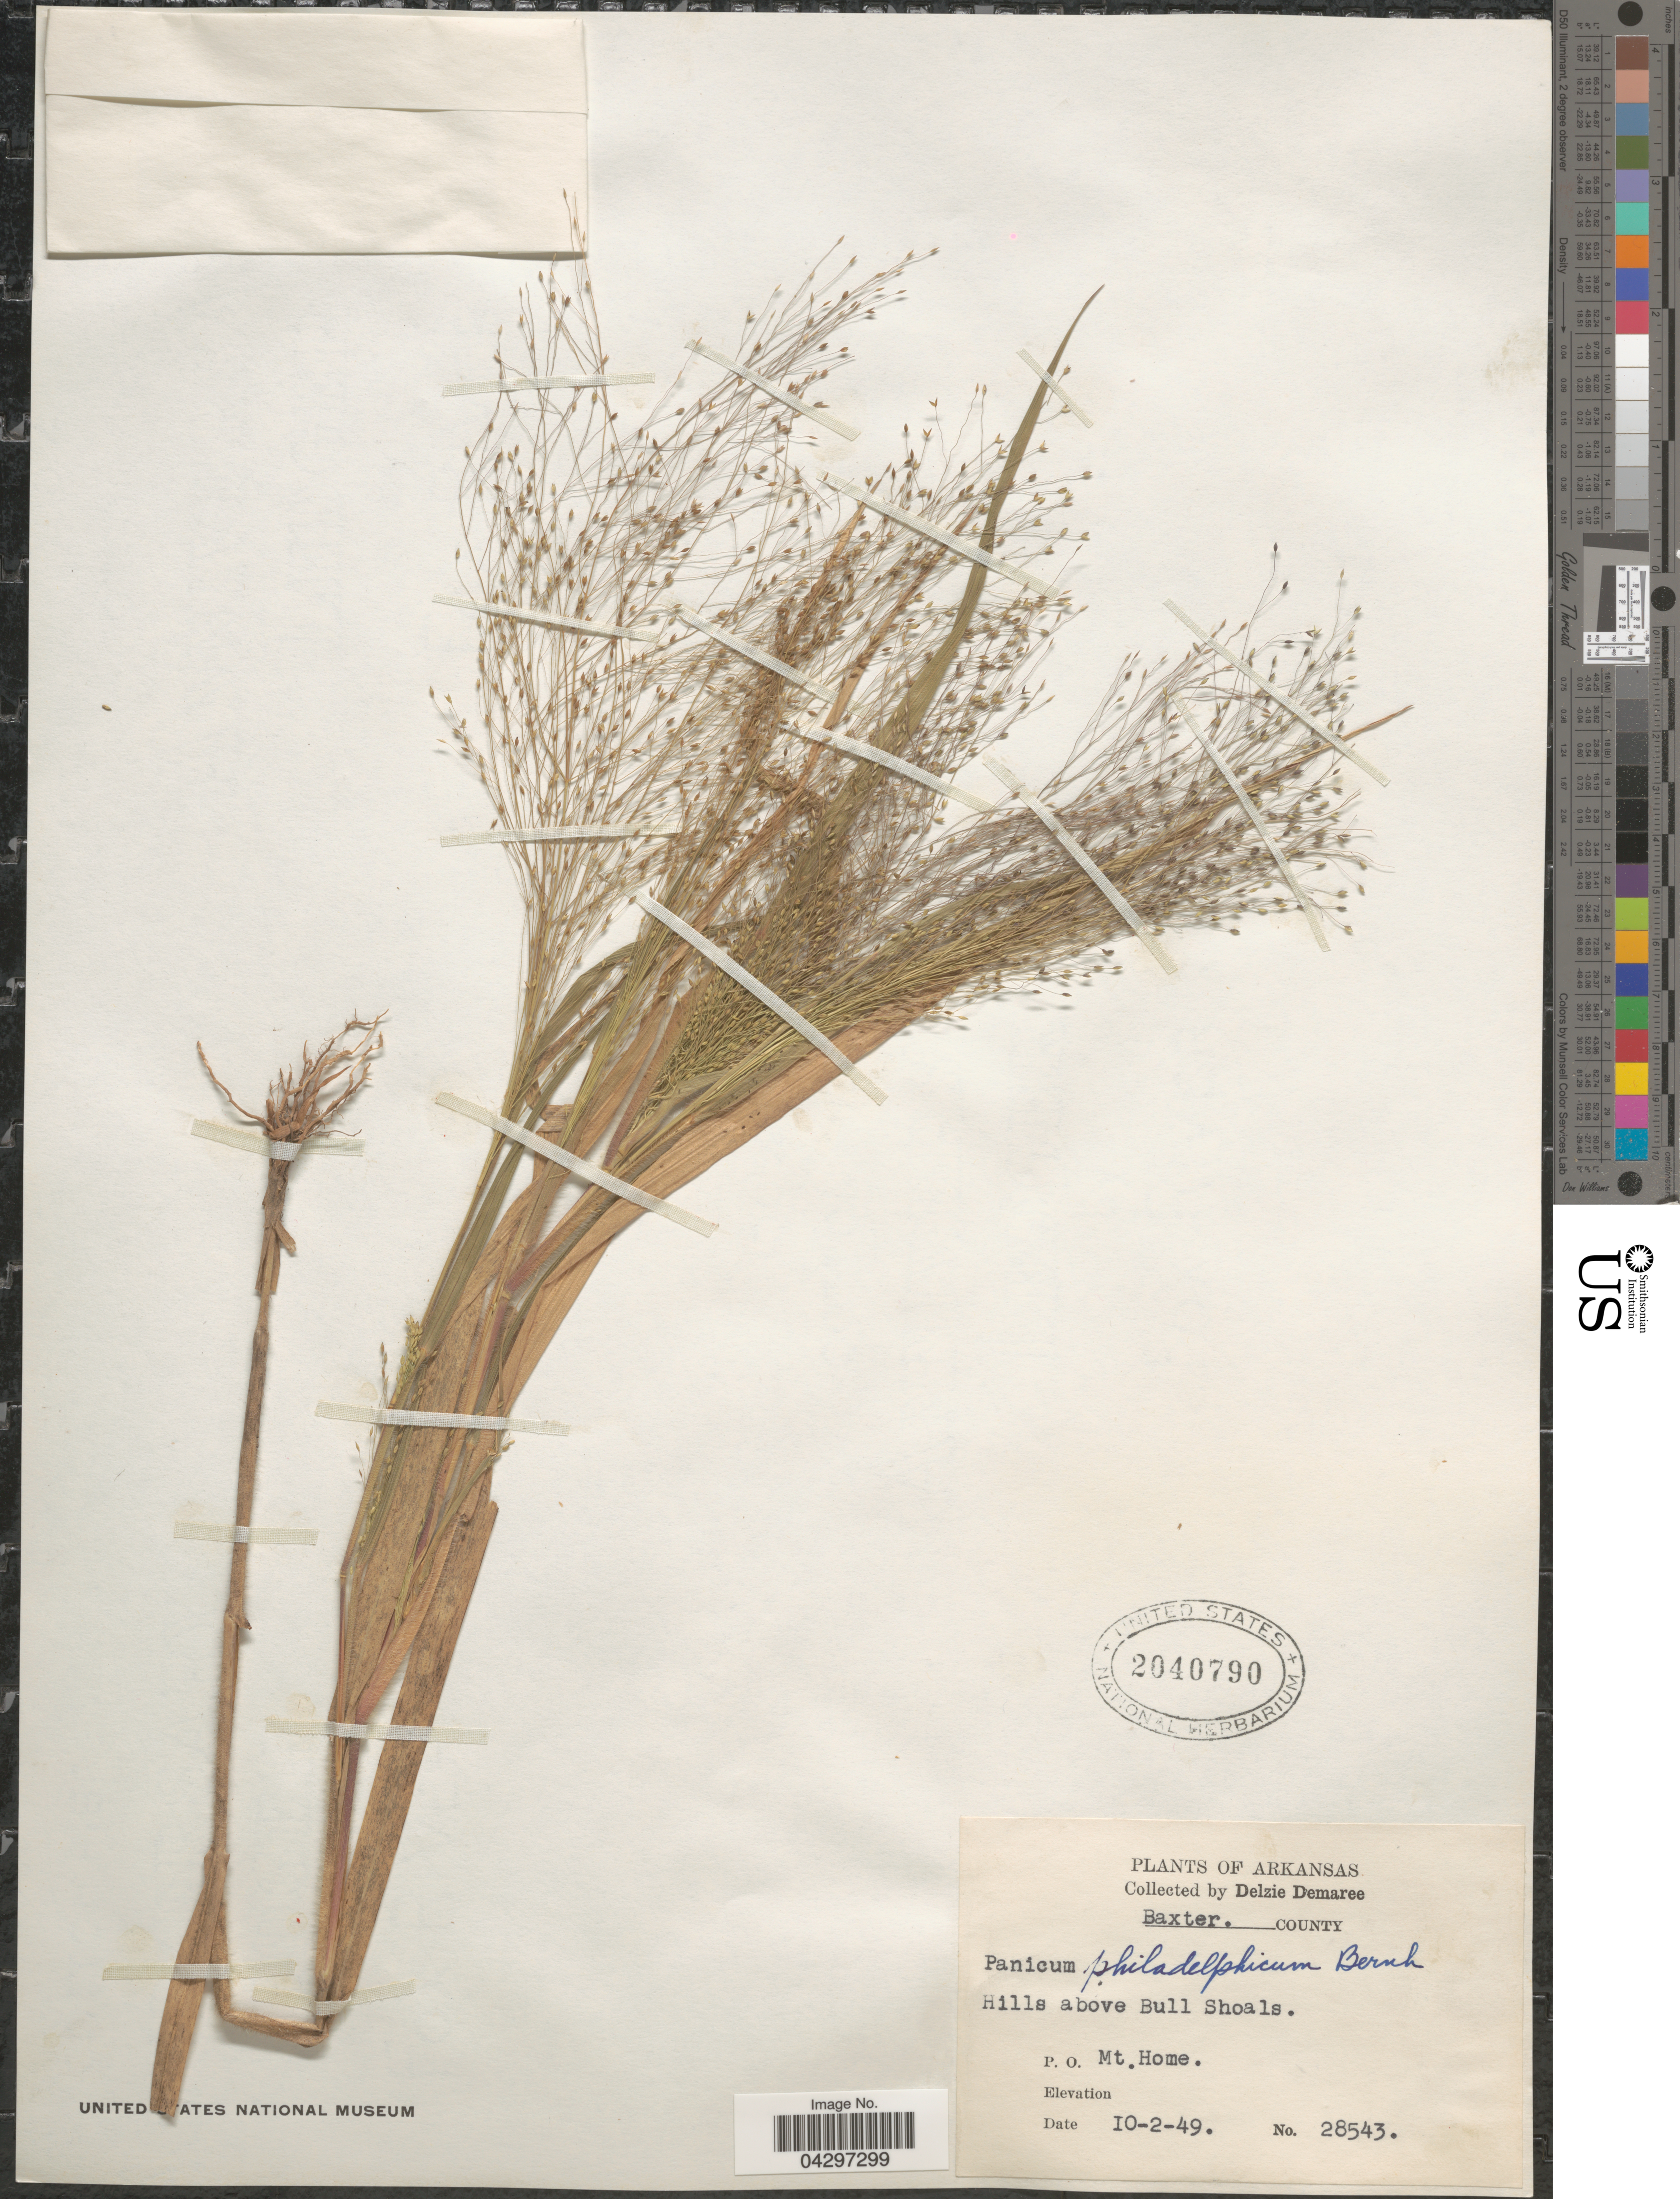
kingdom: Plantae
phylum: Tracheophyta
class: Liliopsida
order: Poales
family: Poaceae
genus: Panicum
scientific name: Panicum capillare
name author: L.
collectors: D. Demaree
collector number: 28543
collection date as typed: Transcribed d/m/y: 2/10/49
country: United States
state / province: Arkansas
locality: Baxter. County. Hills above Bull Shoals. P. O. Mt.Home.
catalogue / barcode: US 2040790